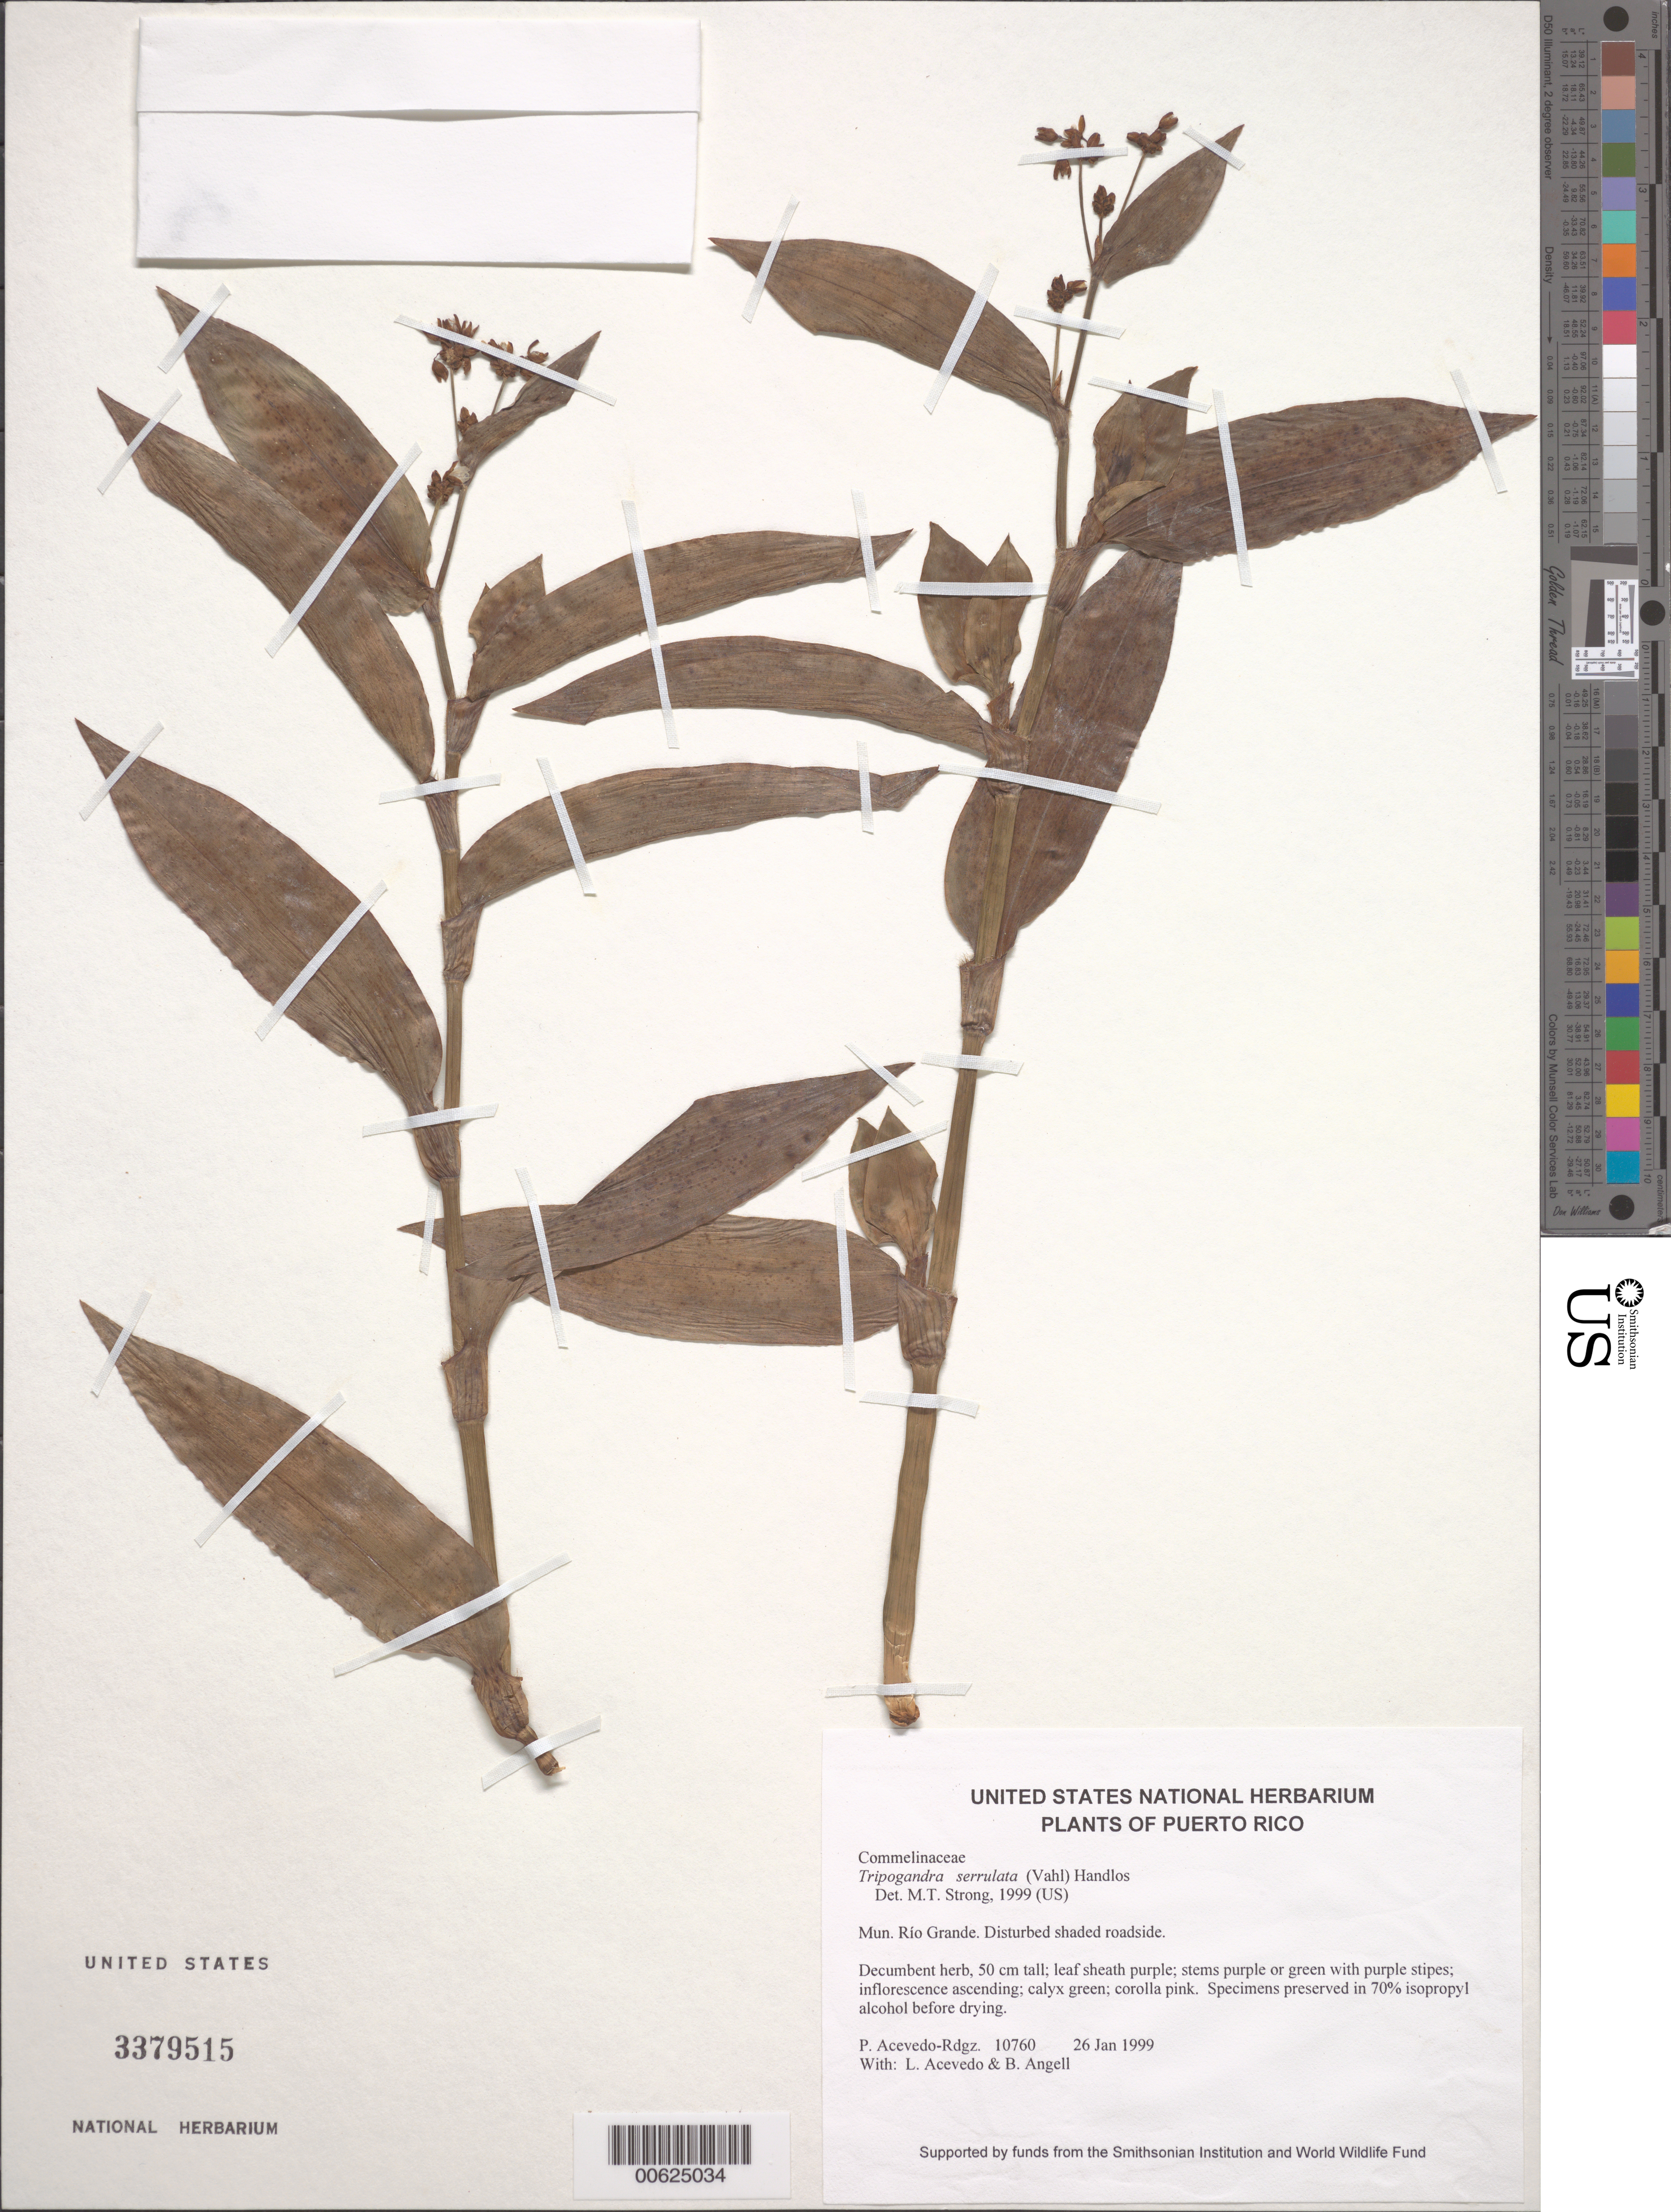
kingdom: Plantae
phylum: Tracheophyta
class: Liliopsida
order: Commelinales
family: Commelinaceae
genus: Tripogandra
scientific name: Tripogandra serrulata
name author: (Vahl) Handlos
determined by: Strong, M. T., (US), Smithsonian Institution - National Museum of Natural History (UNITED STATES)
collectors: P. Acevedo-Rodr., L. Acevedo & Bobbi Angell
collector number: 10760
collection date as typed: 26 Jan 1999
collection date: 1999-01-26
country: Puerto Rico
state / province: Río Grande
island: Puerto Rico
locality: Río Grande.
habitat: Disturbed shaded roadside.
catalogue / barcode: US 3379515